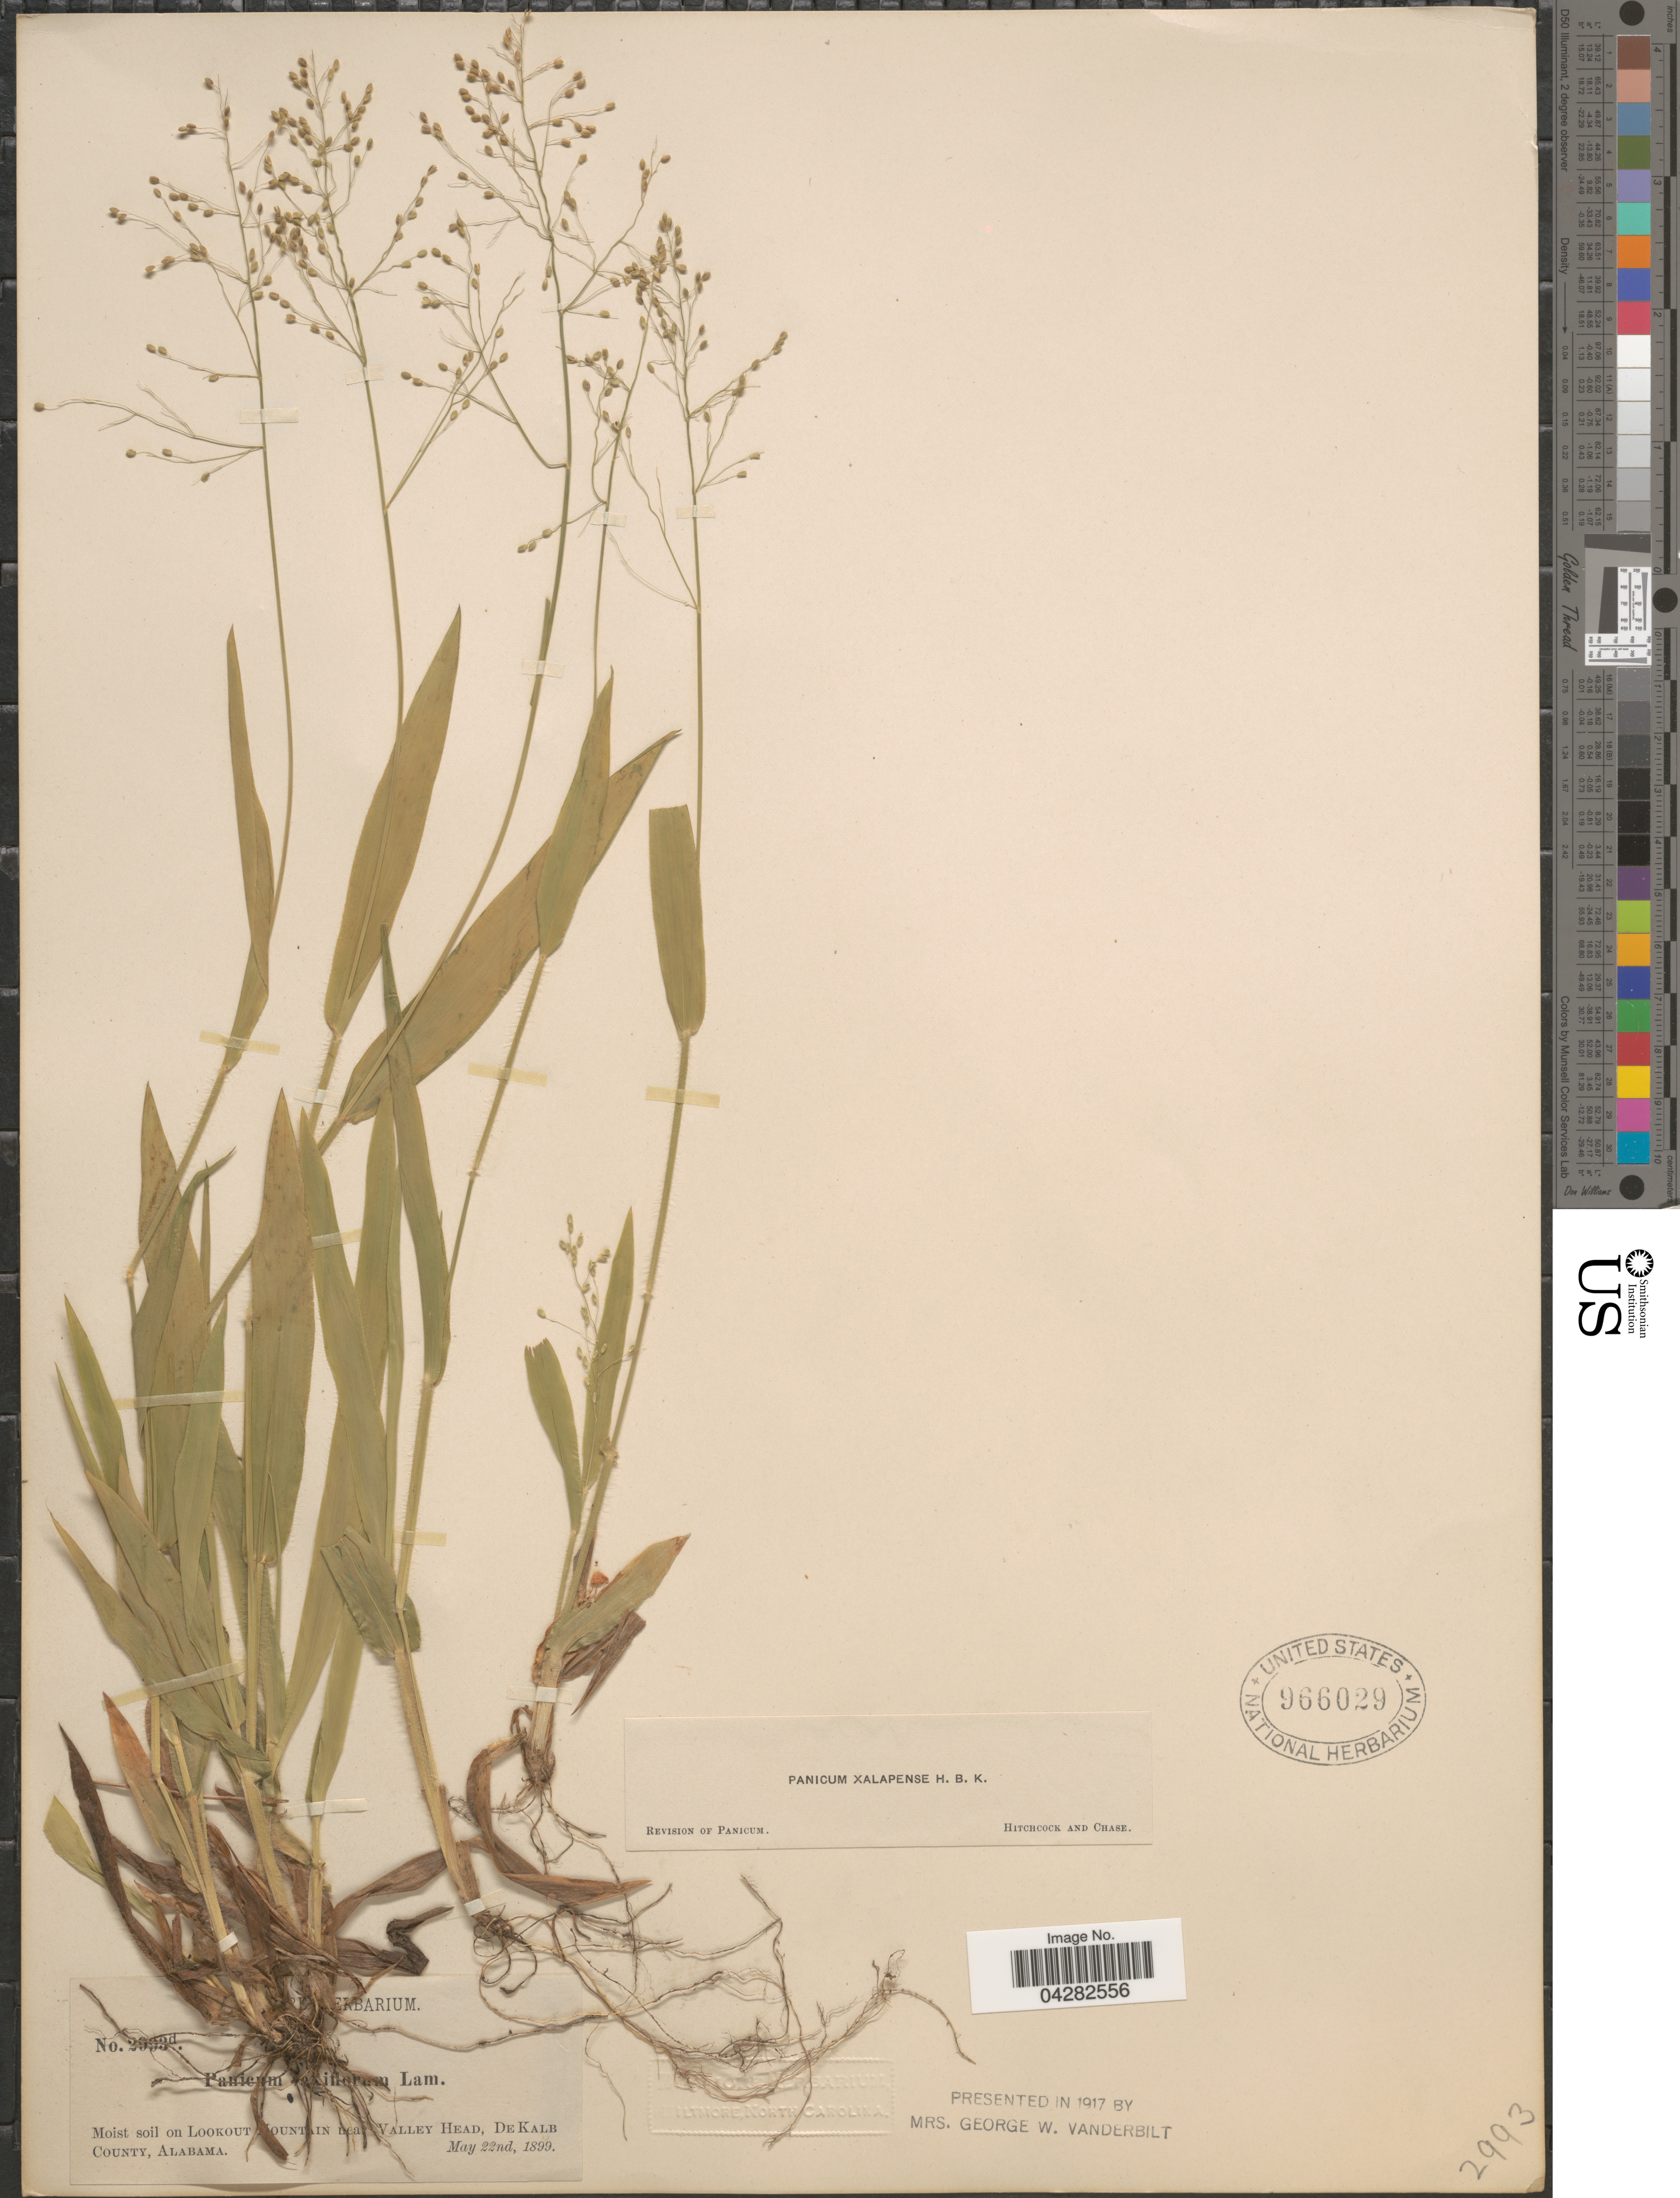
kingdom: Plantae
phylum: Tracheophyta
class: Liliopsida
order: Poales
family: Poaceae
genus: Dichanthelium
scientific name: Dichanthelium laxiflorum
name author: (Lam.) Gould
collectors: ex herb. Biltmore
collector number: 2993d*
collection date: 1899-05-22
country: United States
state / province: Alabama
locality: On Lookout Mountain near Valley Head, DeKalb County.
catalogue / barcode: US 966029